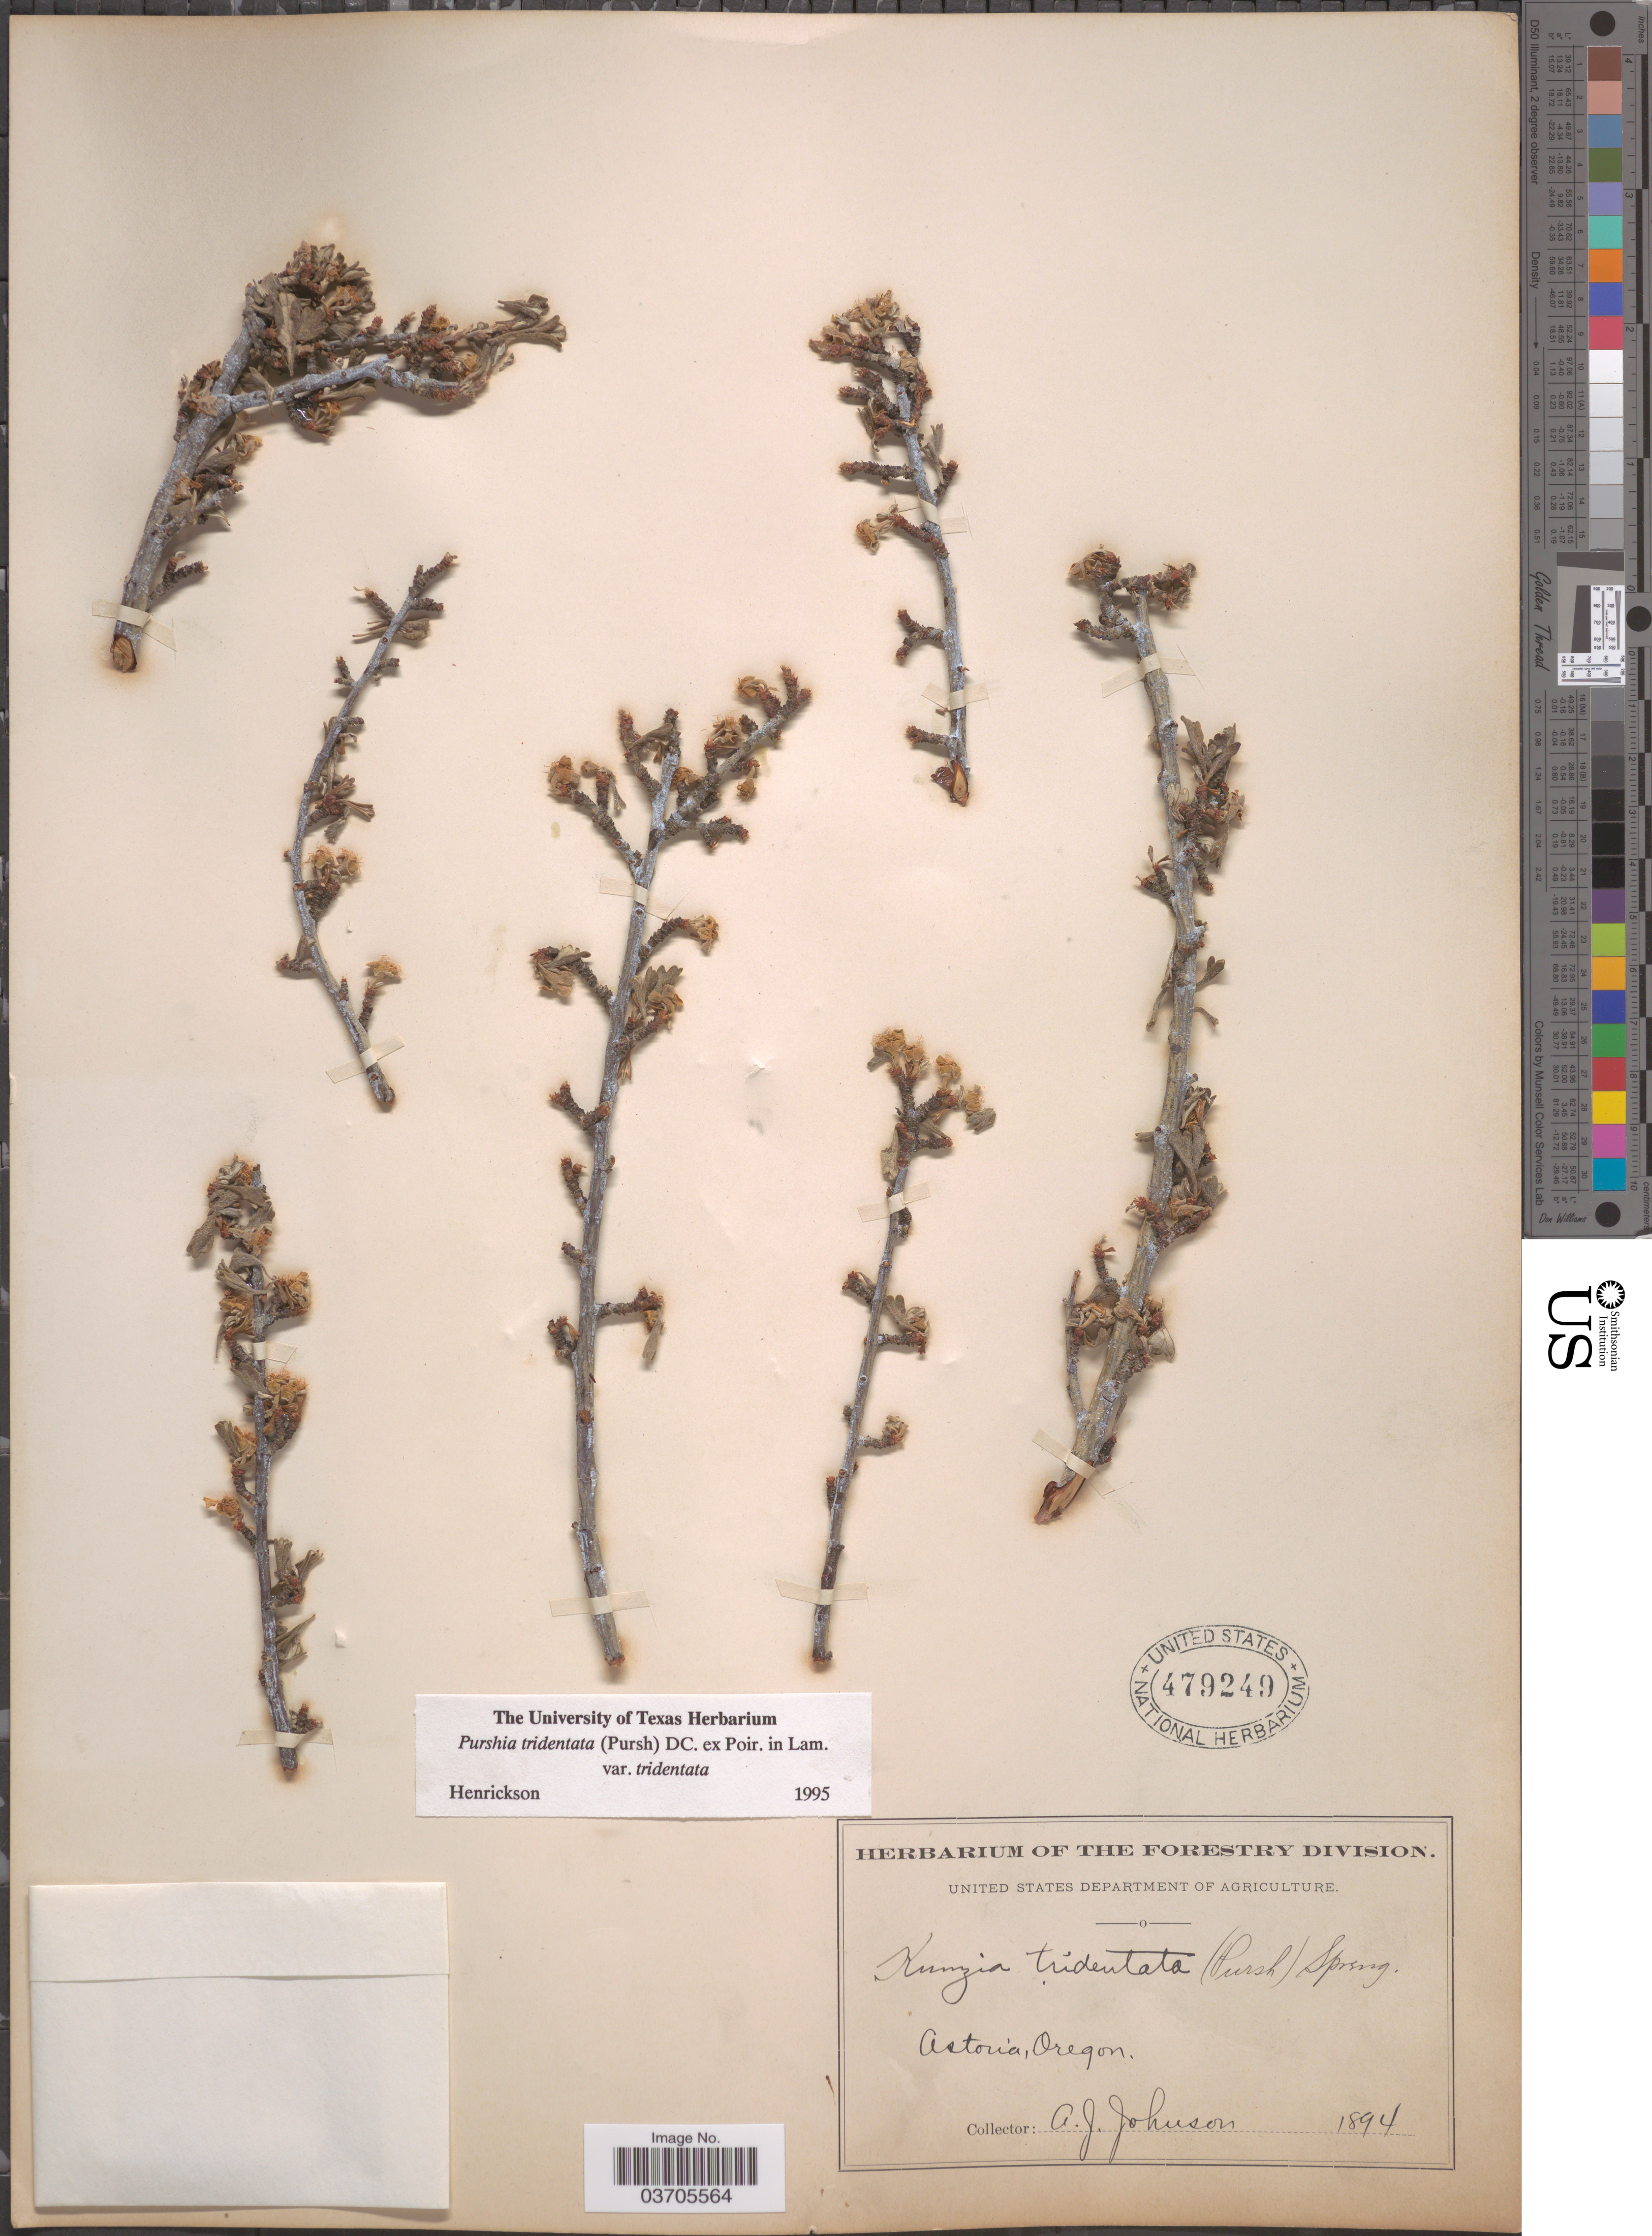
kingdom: Plantae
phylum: Tracheophyta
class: Magnoliopsida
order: Rosales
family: Rosaceae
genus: Purshia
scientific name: Purshia tridentata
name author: (Pursh) DC.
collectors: A. Johnson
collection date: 1894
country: United States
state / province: Oregon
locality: Astoria.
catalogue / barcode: US 479249